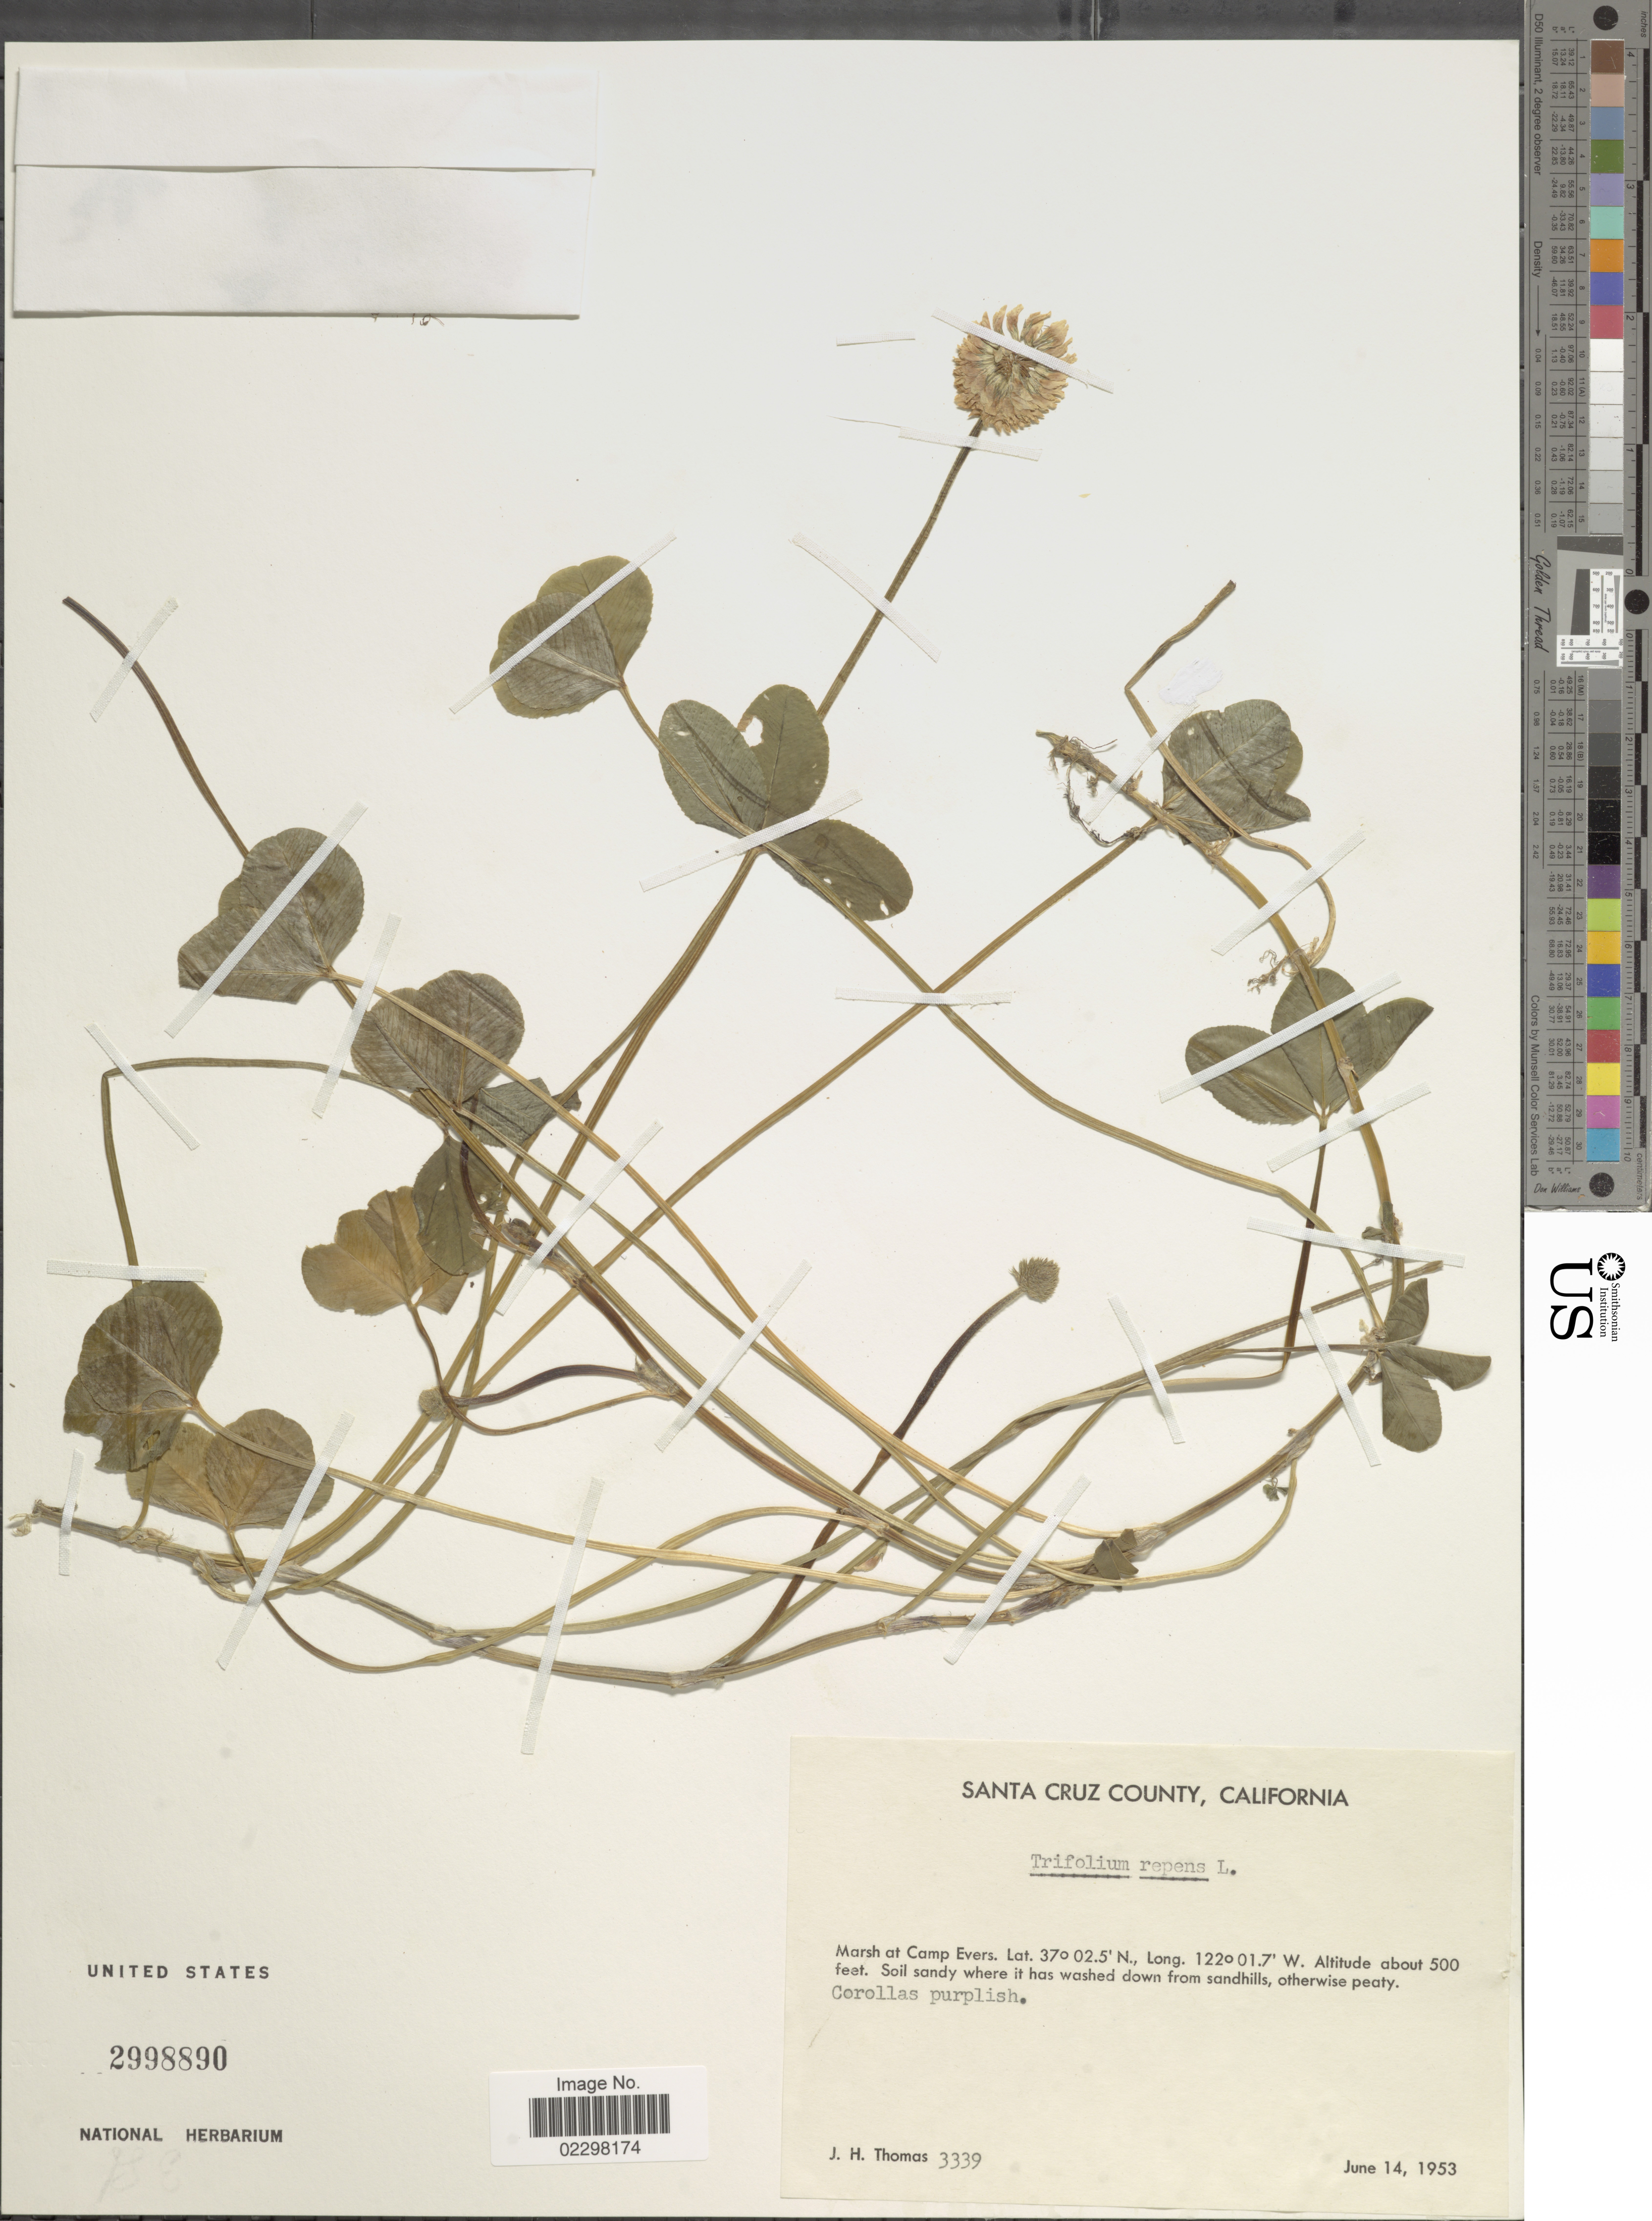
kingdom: Plantae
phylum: Tracheophyta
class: Magnoliopsida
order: Fabales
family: Fabaceae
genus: Trifolium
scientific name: Trifolium repens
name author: L.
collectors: J. H. Thomas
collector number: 3339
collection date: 1953-06-14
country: United States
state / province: California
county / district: Santa Cruz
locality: Santa Cruz County, Marsh at Camp Evers, soil sandy where it has been washed down from sandhills, otherwise peaty.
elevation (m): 152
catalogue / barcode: US 2998890